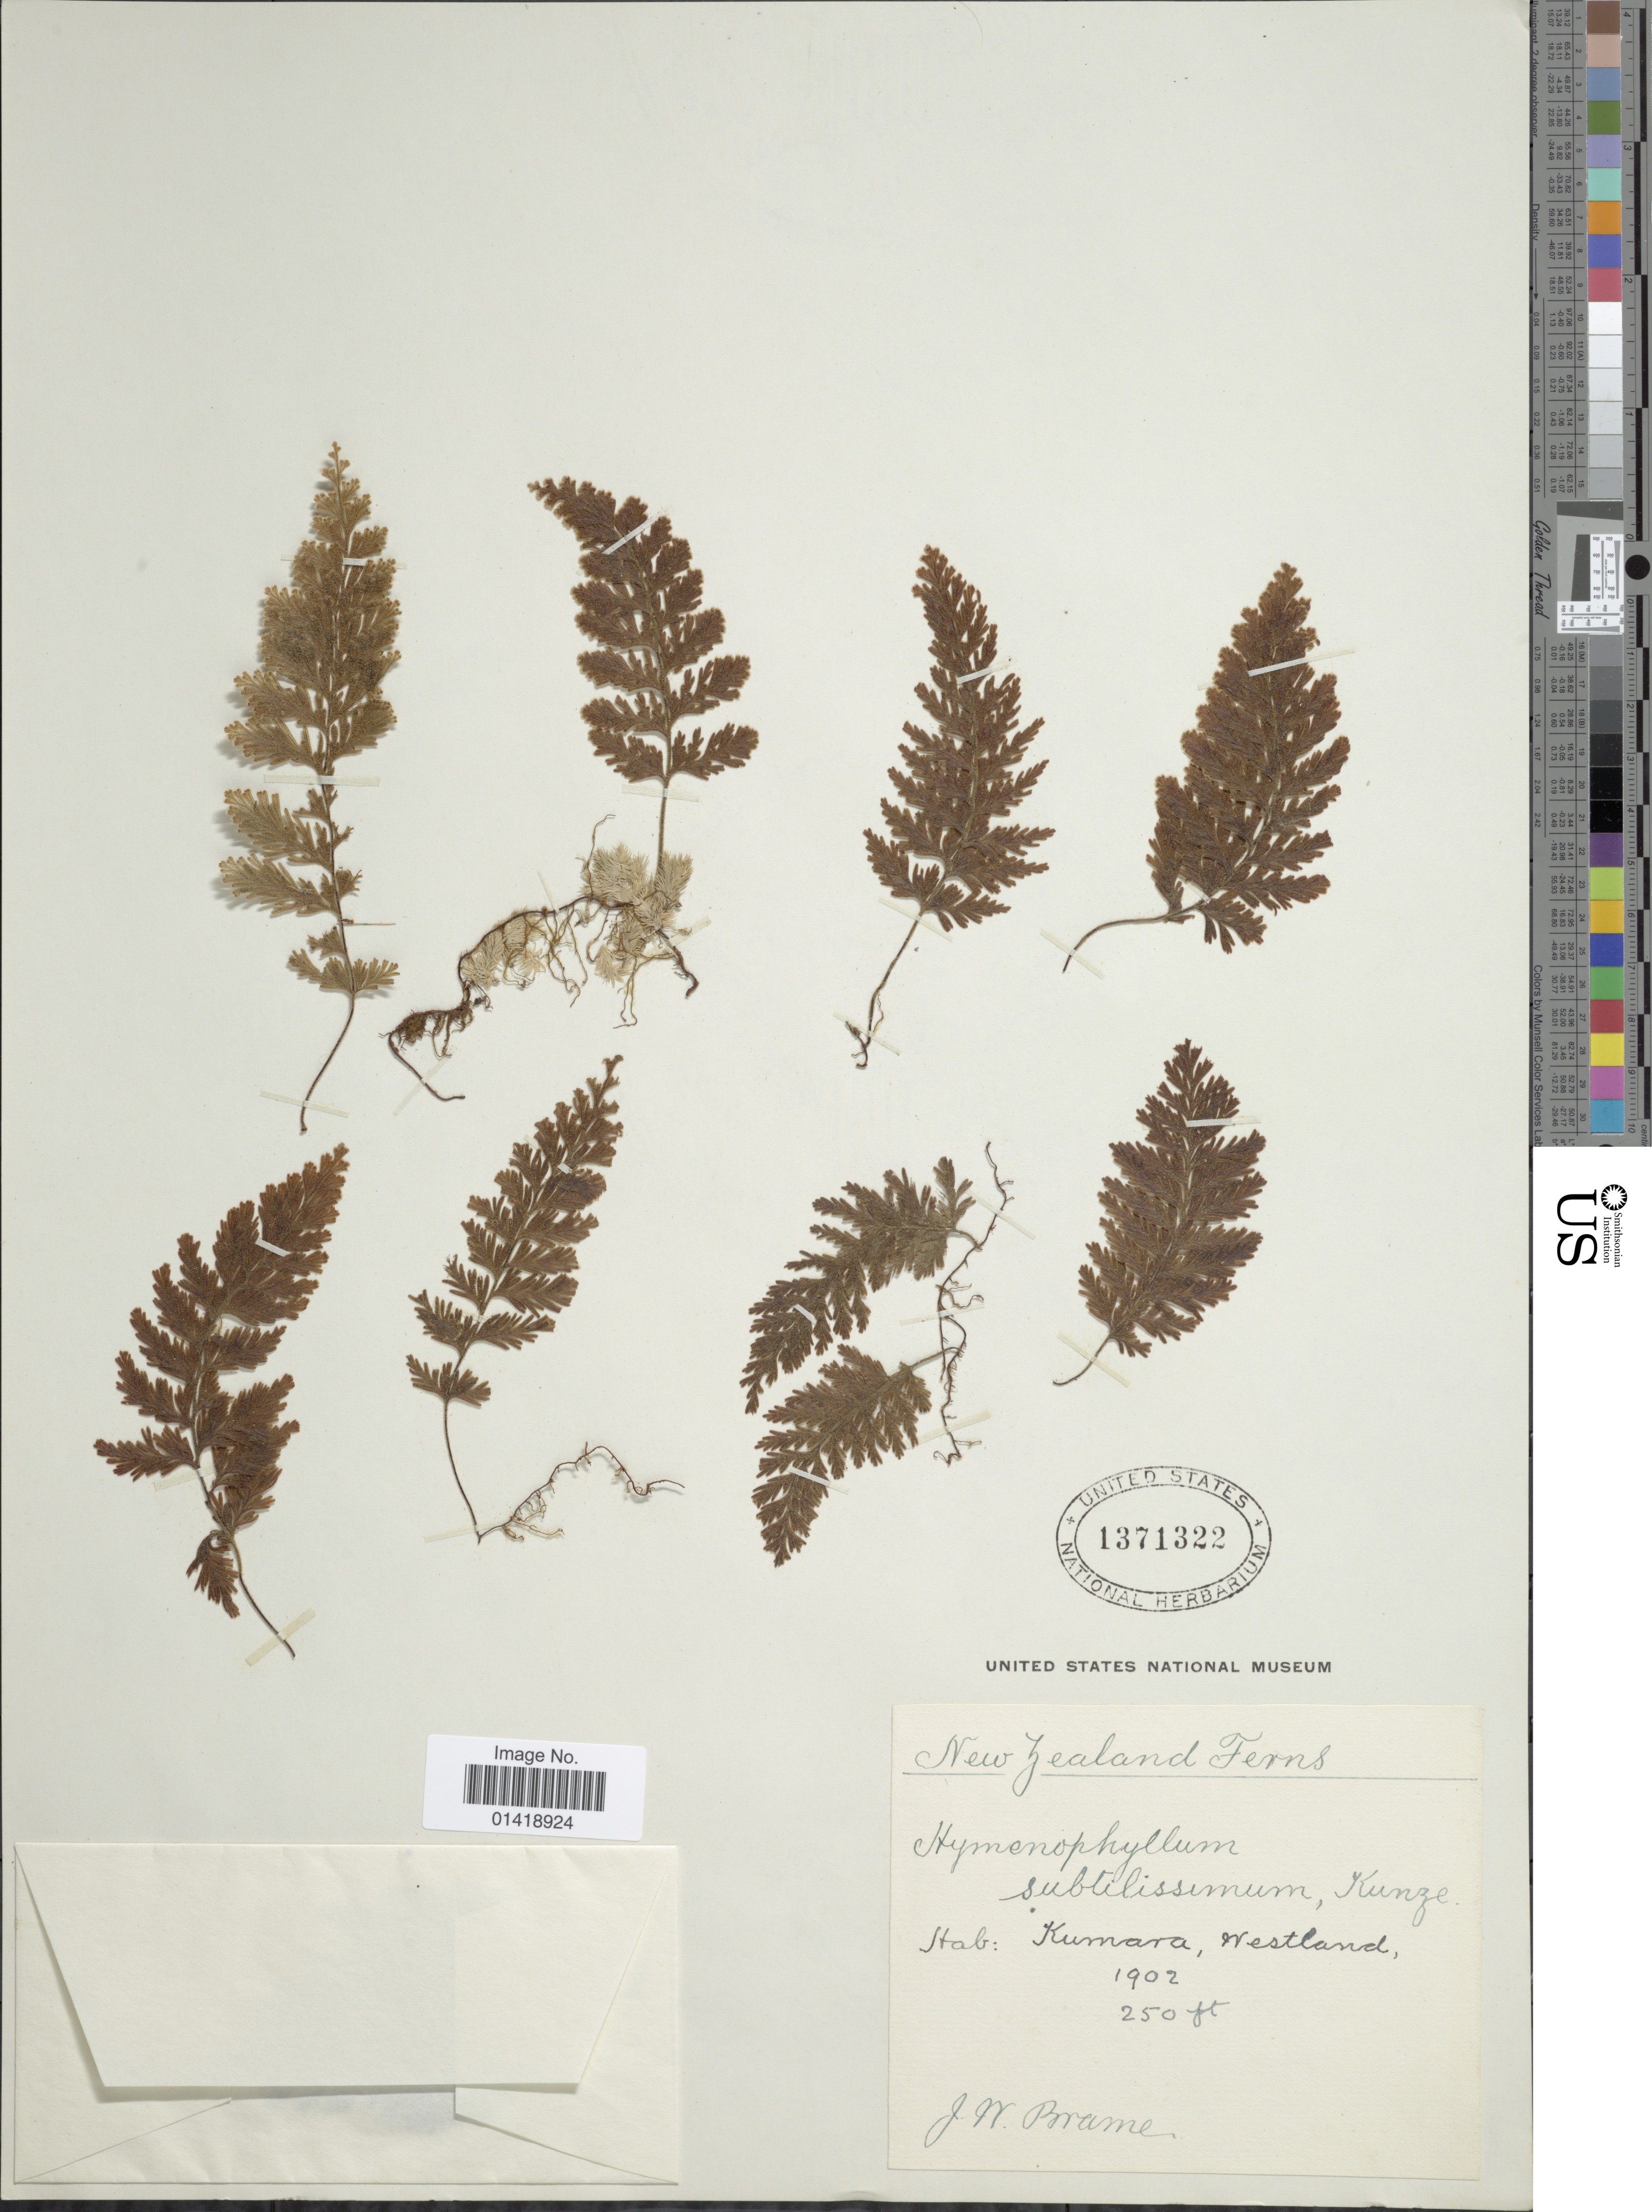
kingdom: Plantae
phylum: Tracheophyta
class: Polypodiopsida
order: Hymenophyllales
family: Hymenophyllaceae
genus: Hymenophyllum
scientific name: Hymenophyllum ferrugineum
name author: Colla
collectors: J. Brame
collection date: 1902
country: New Zealand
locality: Kumara. Westland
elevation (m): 76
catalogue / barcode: US 1371322